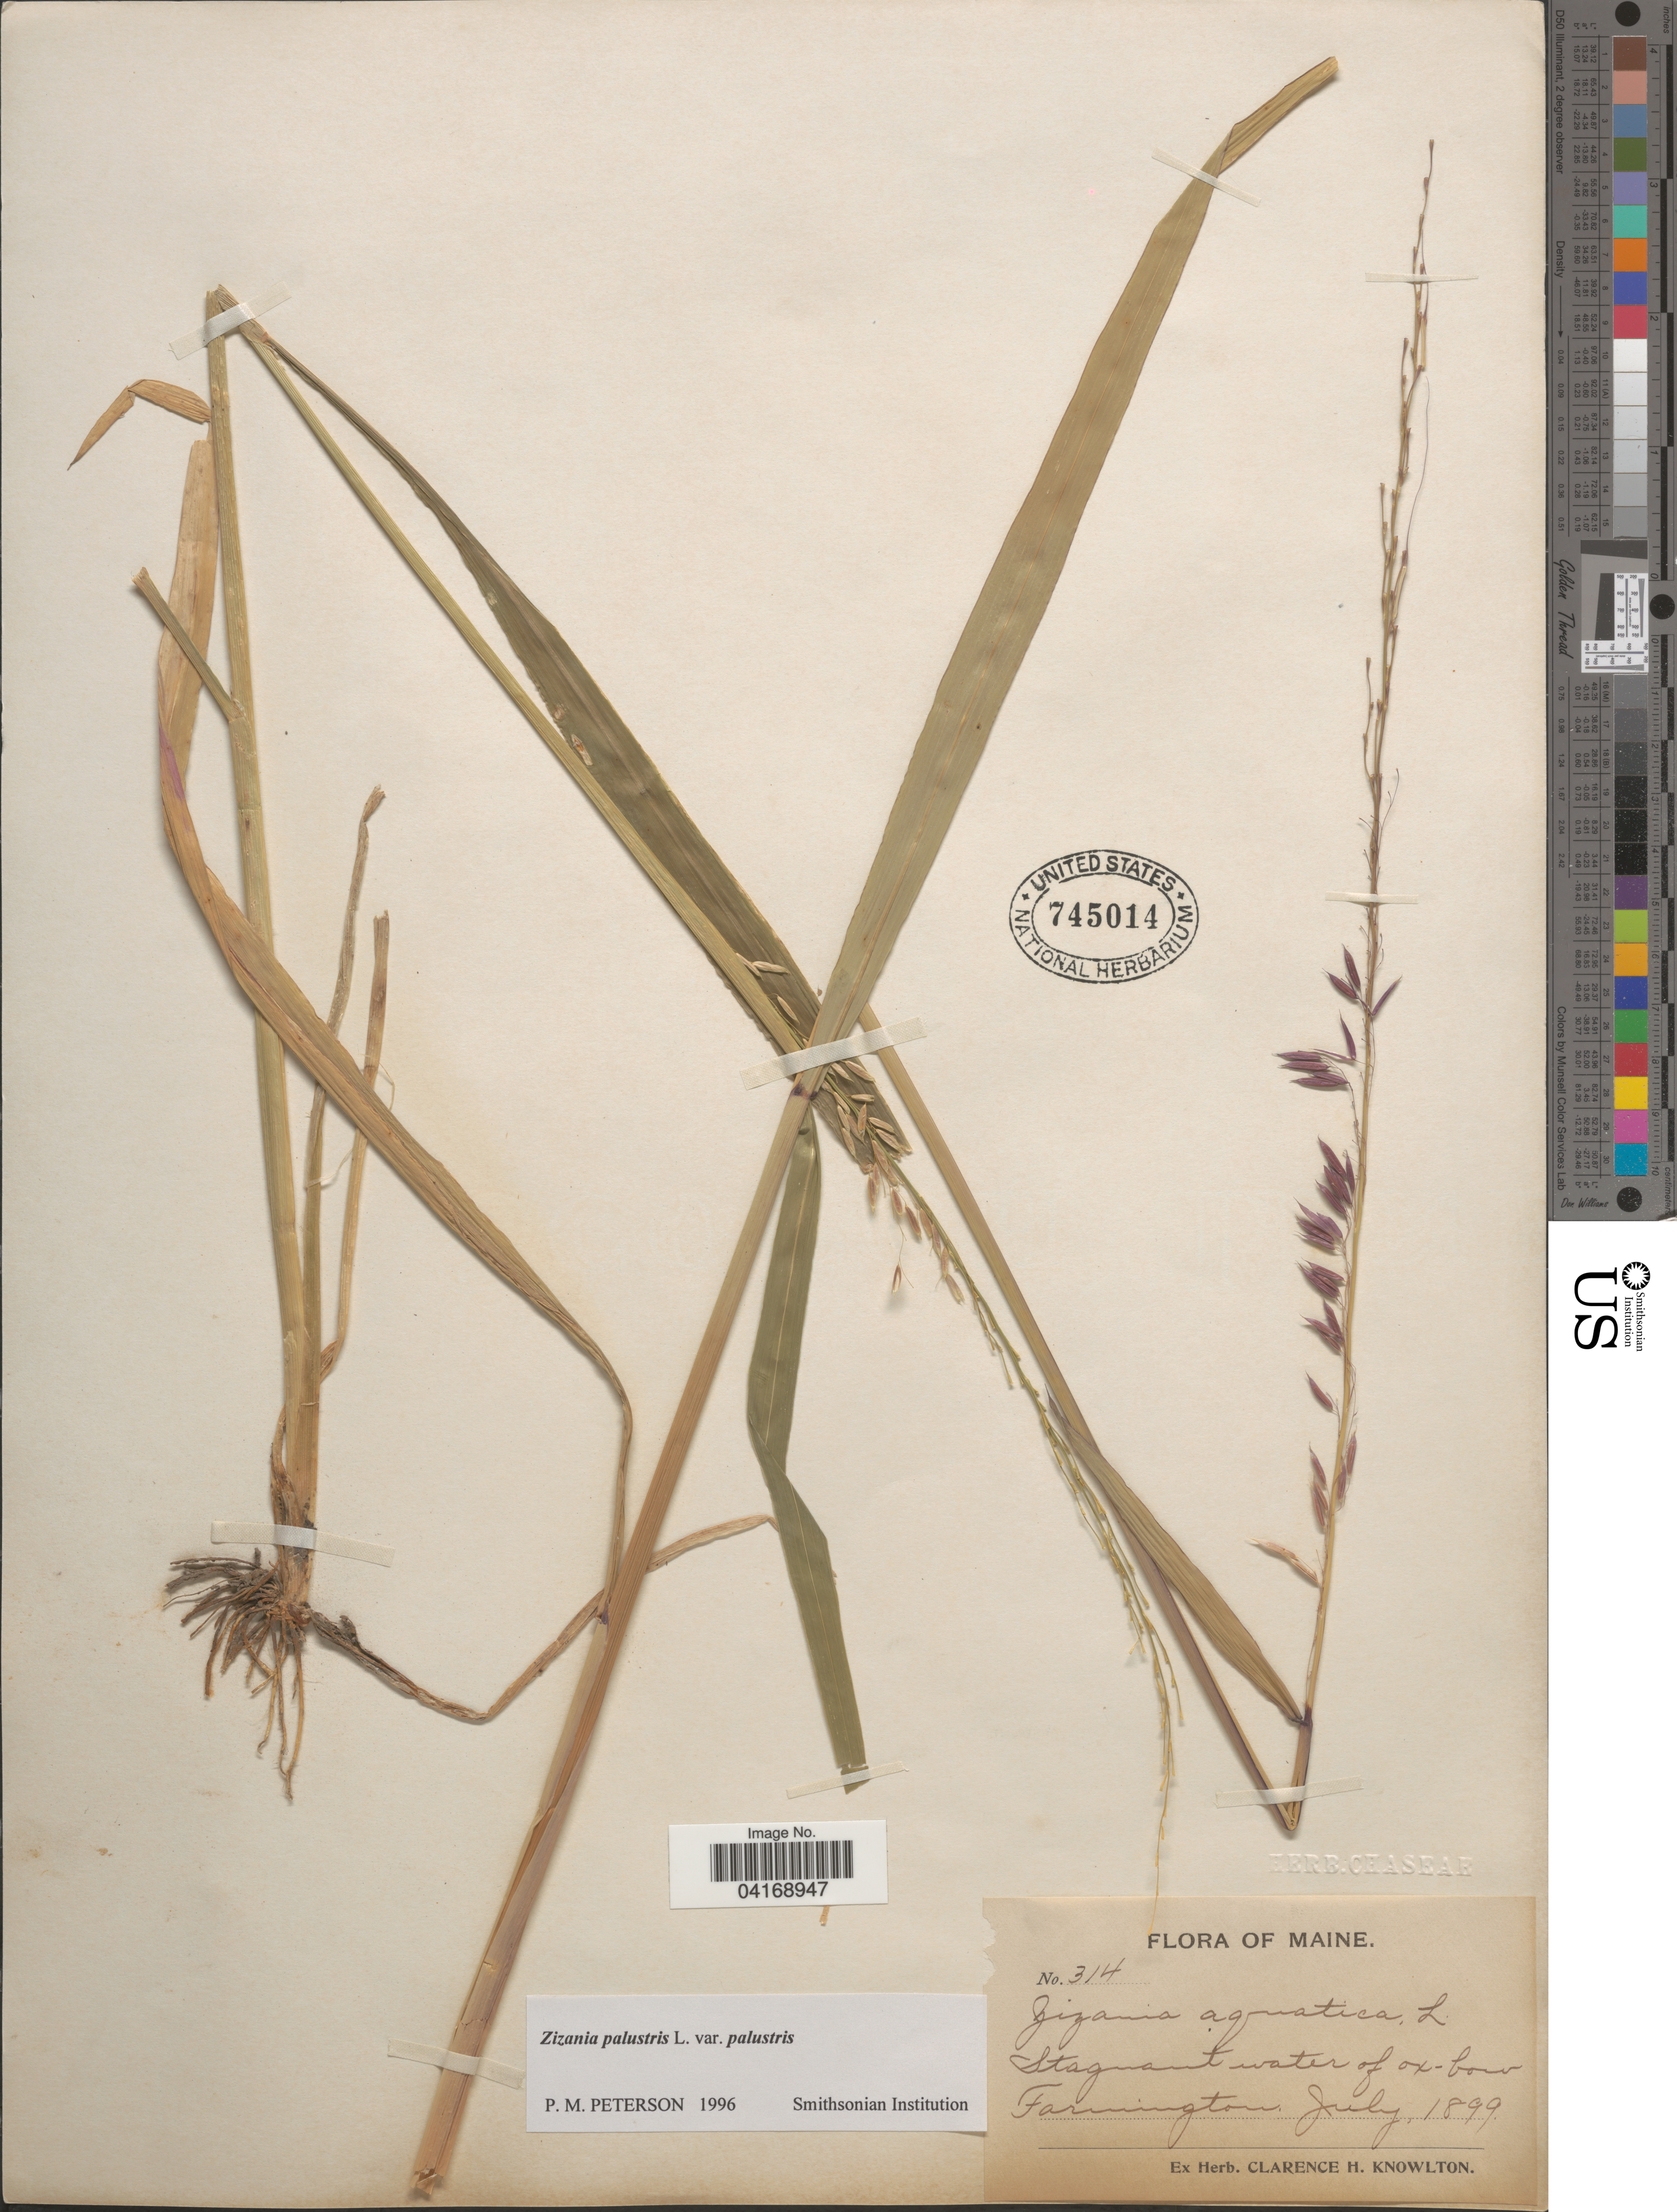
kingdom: Plantae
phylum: Tracheophyta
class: Liliopsida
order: Poales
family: Poaceae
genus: Zizania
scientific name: Zizania palustris var. palustris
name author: L.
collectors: Ex Herb. Clarence H. Knowlton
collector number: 314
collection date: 1899-07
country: United States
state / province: Maine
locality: Farmington.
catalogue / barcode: US 745014